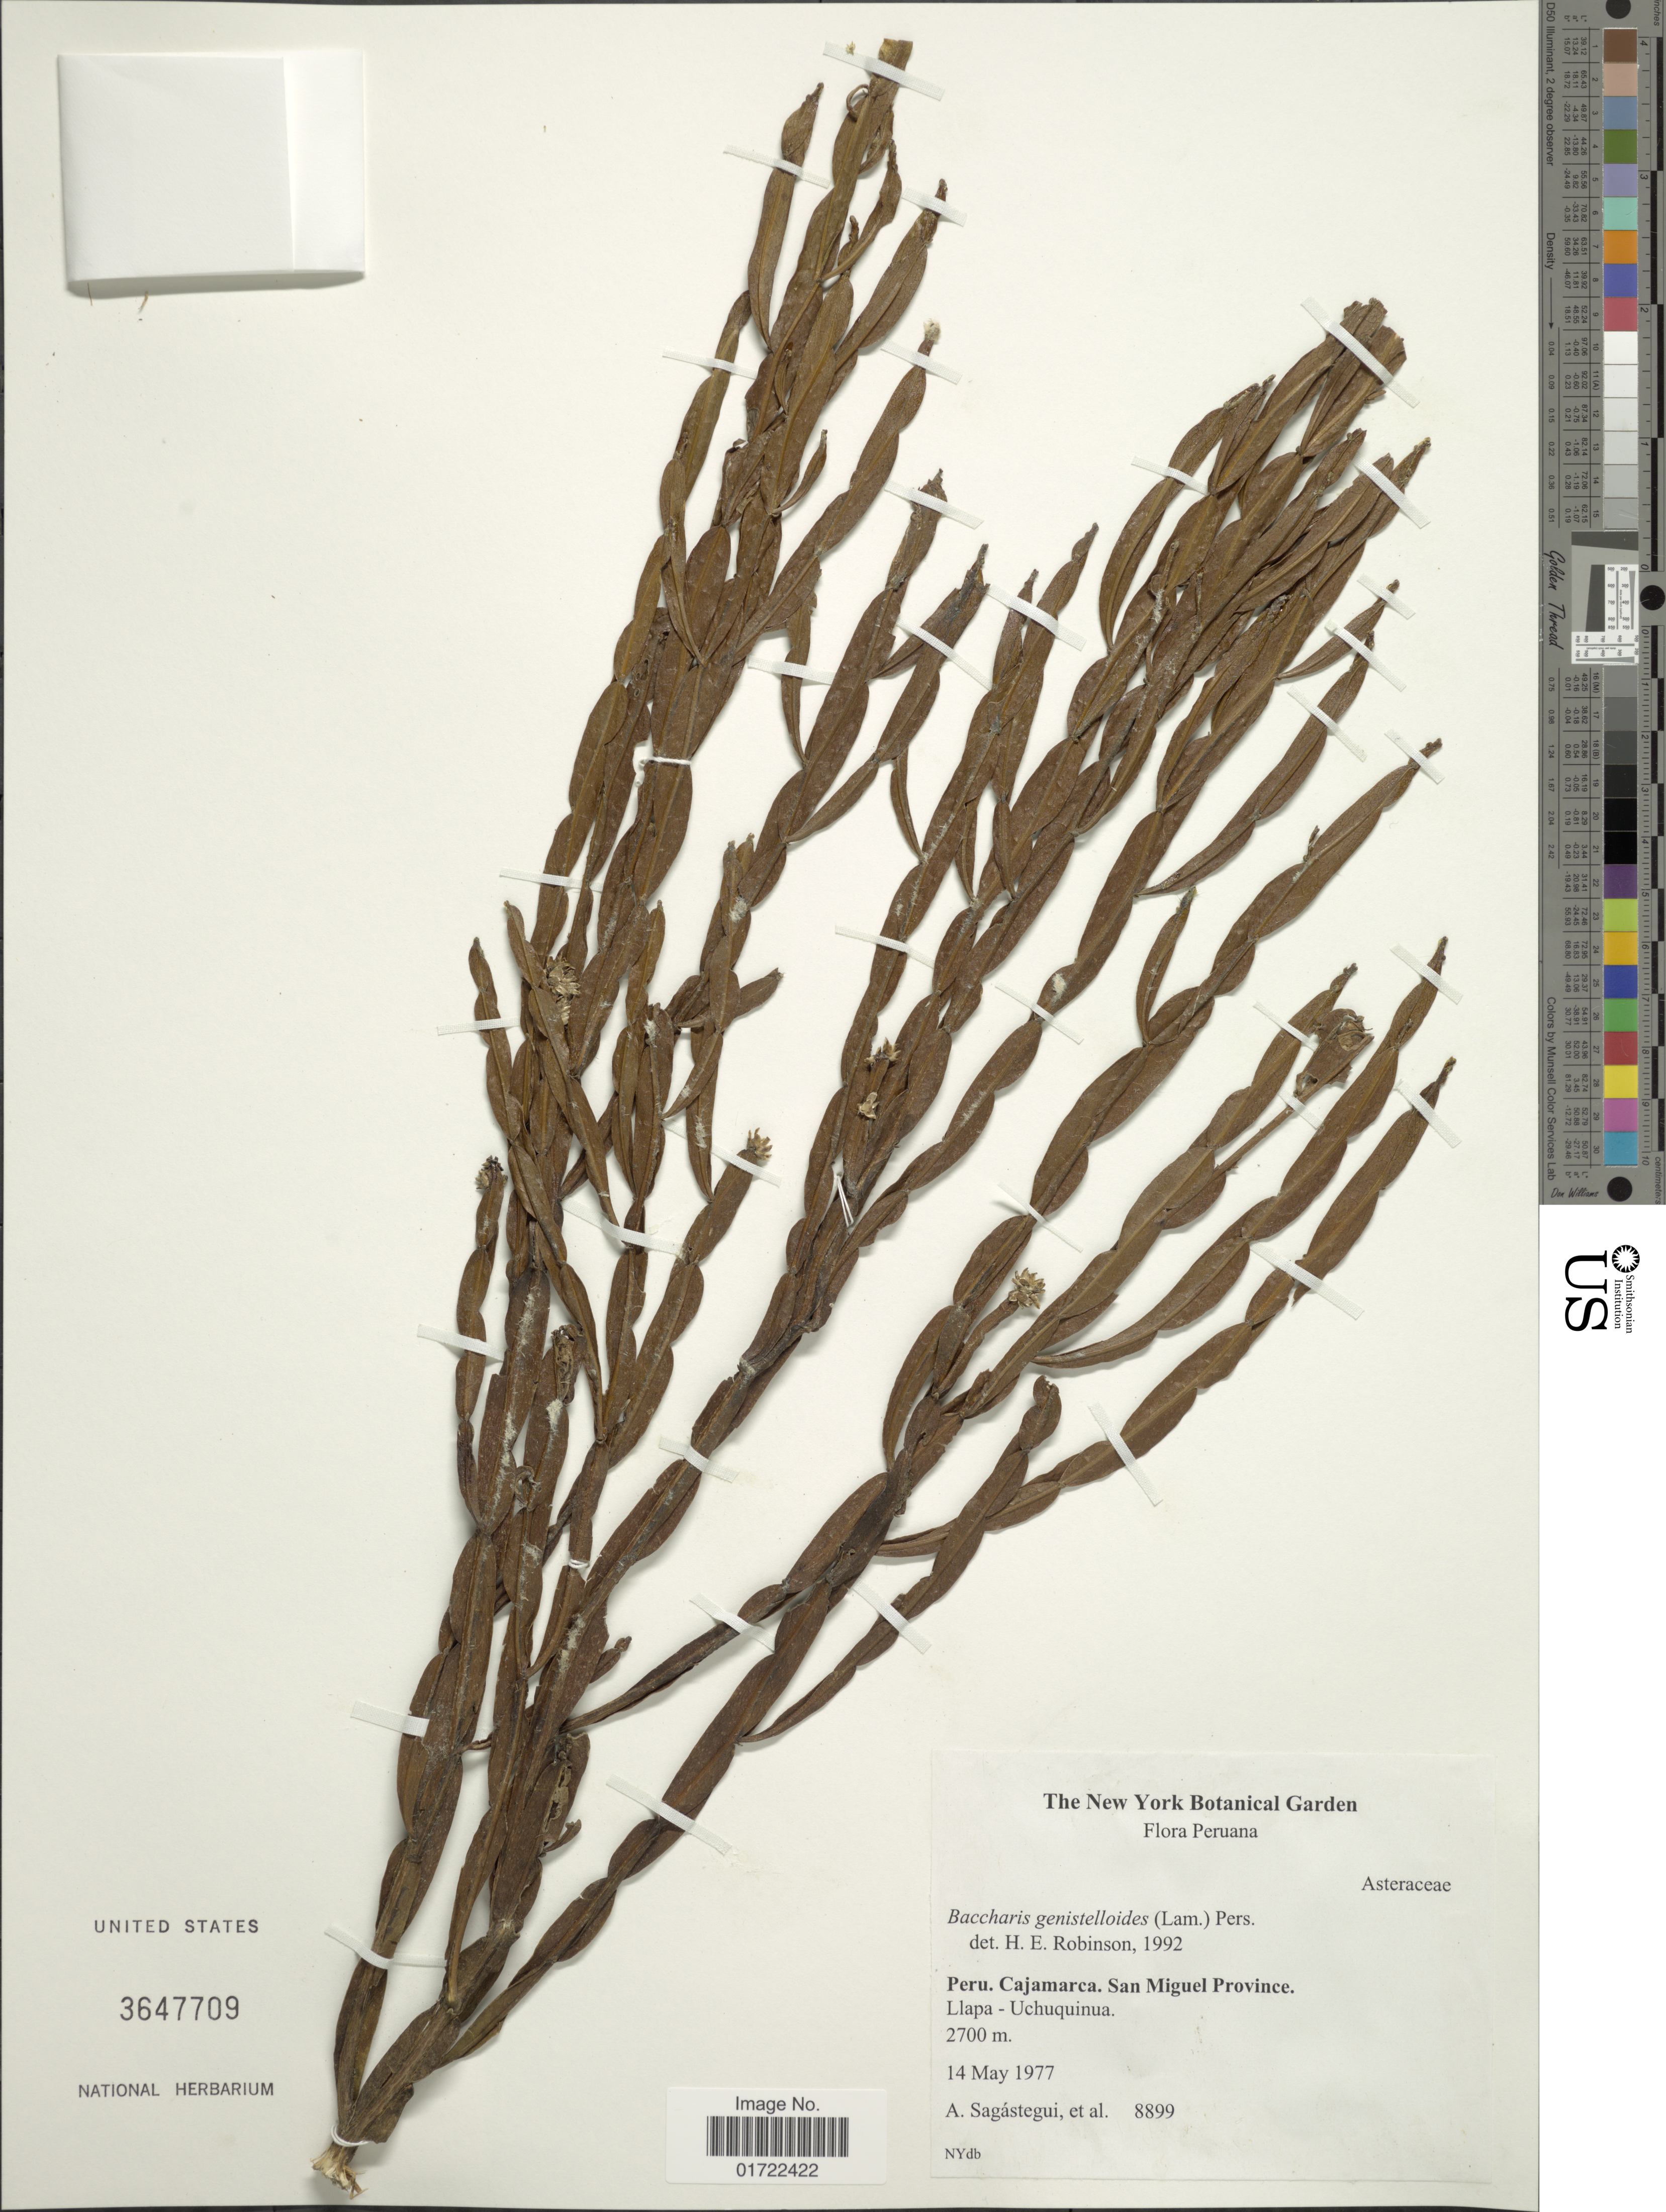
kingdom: Plantae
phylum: Tracheophyta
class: Magnoliopsida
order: Asterales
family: Asteraceae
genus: Baccharis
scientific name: Baccharis genistelloides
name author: (Lam.) Pers.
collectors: A. Sagástegui A. & et al.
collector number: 8899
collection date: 1977-05-14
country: Peru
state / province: Cajamarca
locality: San Miguel Province, Llapa - Uchuquinua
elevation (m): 2700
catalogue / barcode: US 3647709